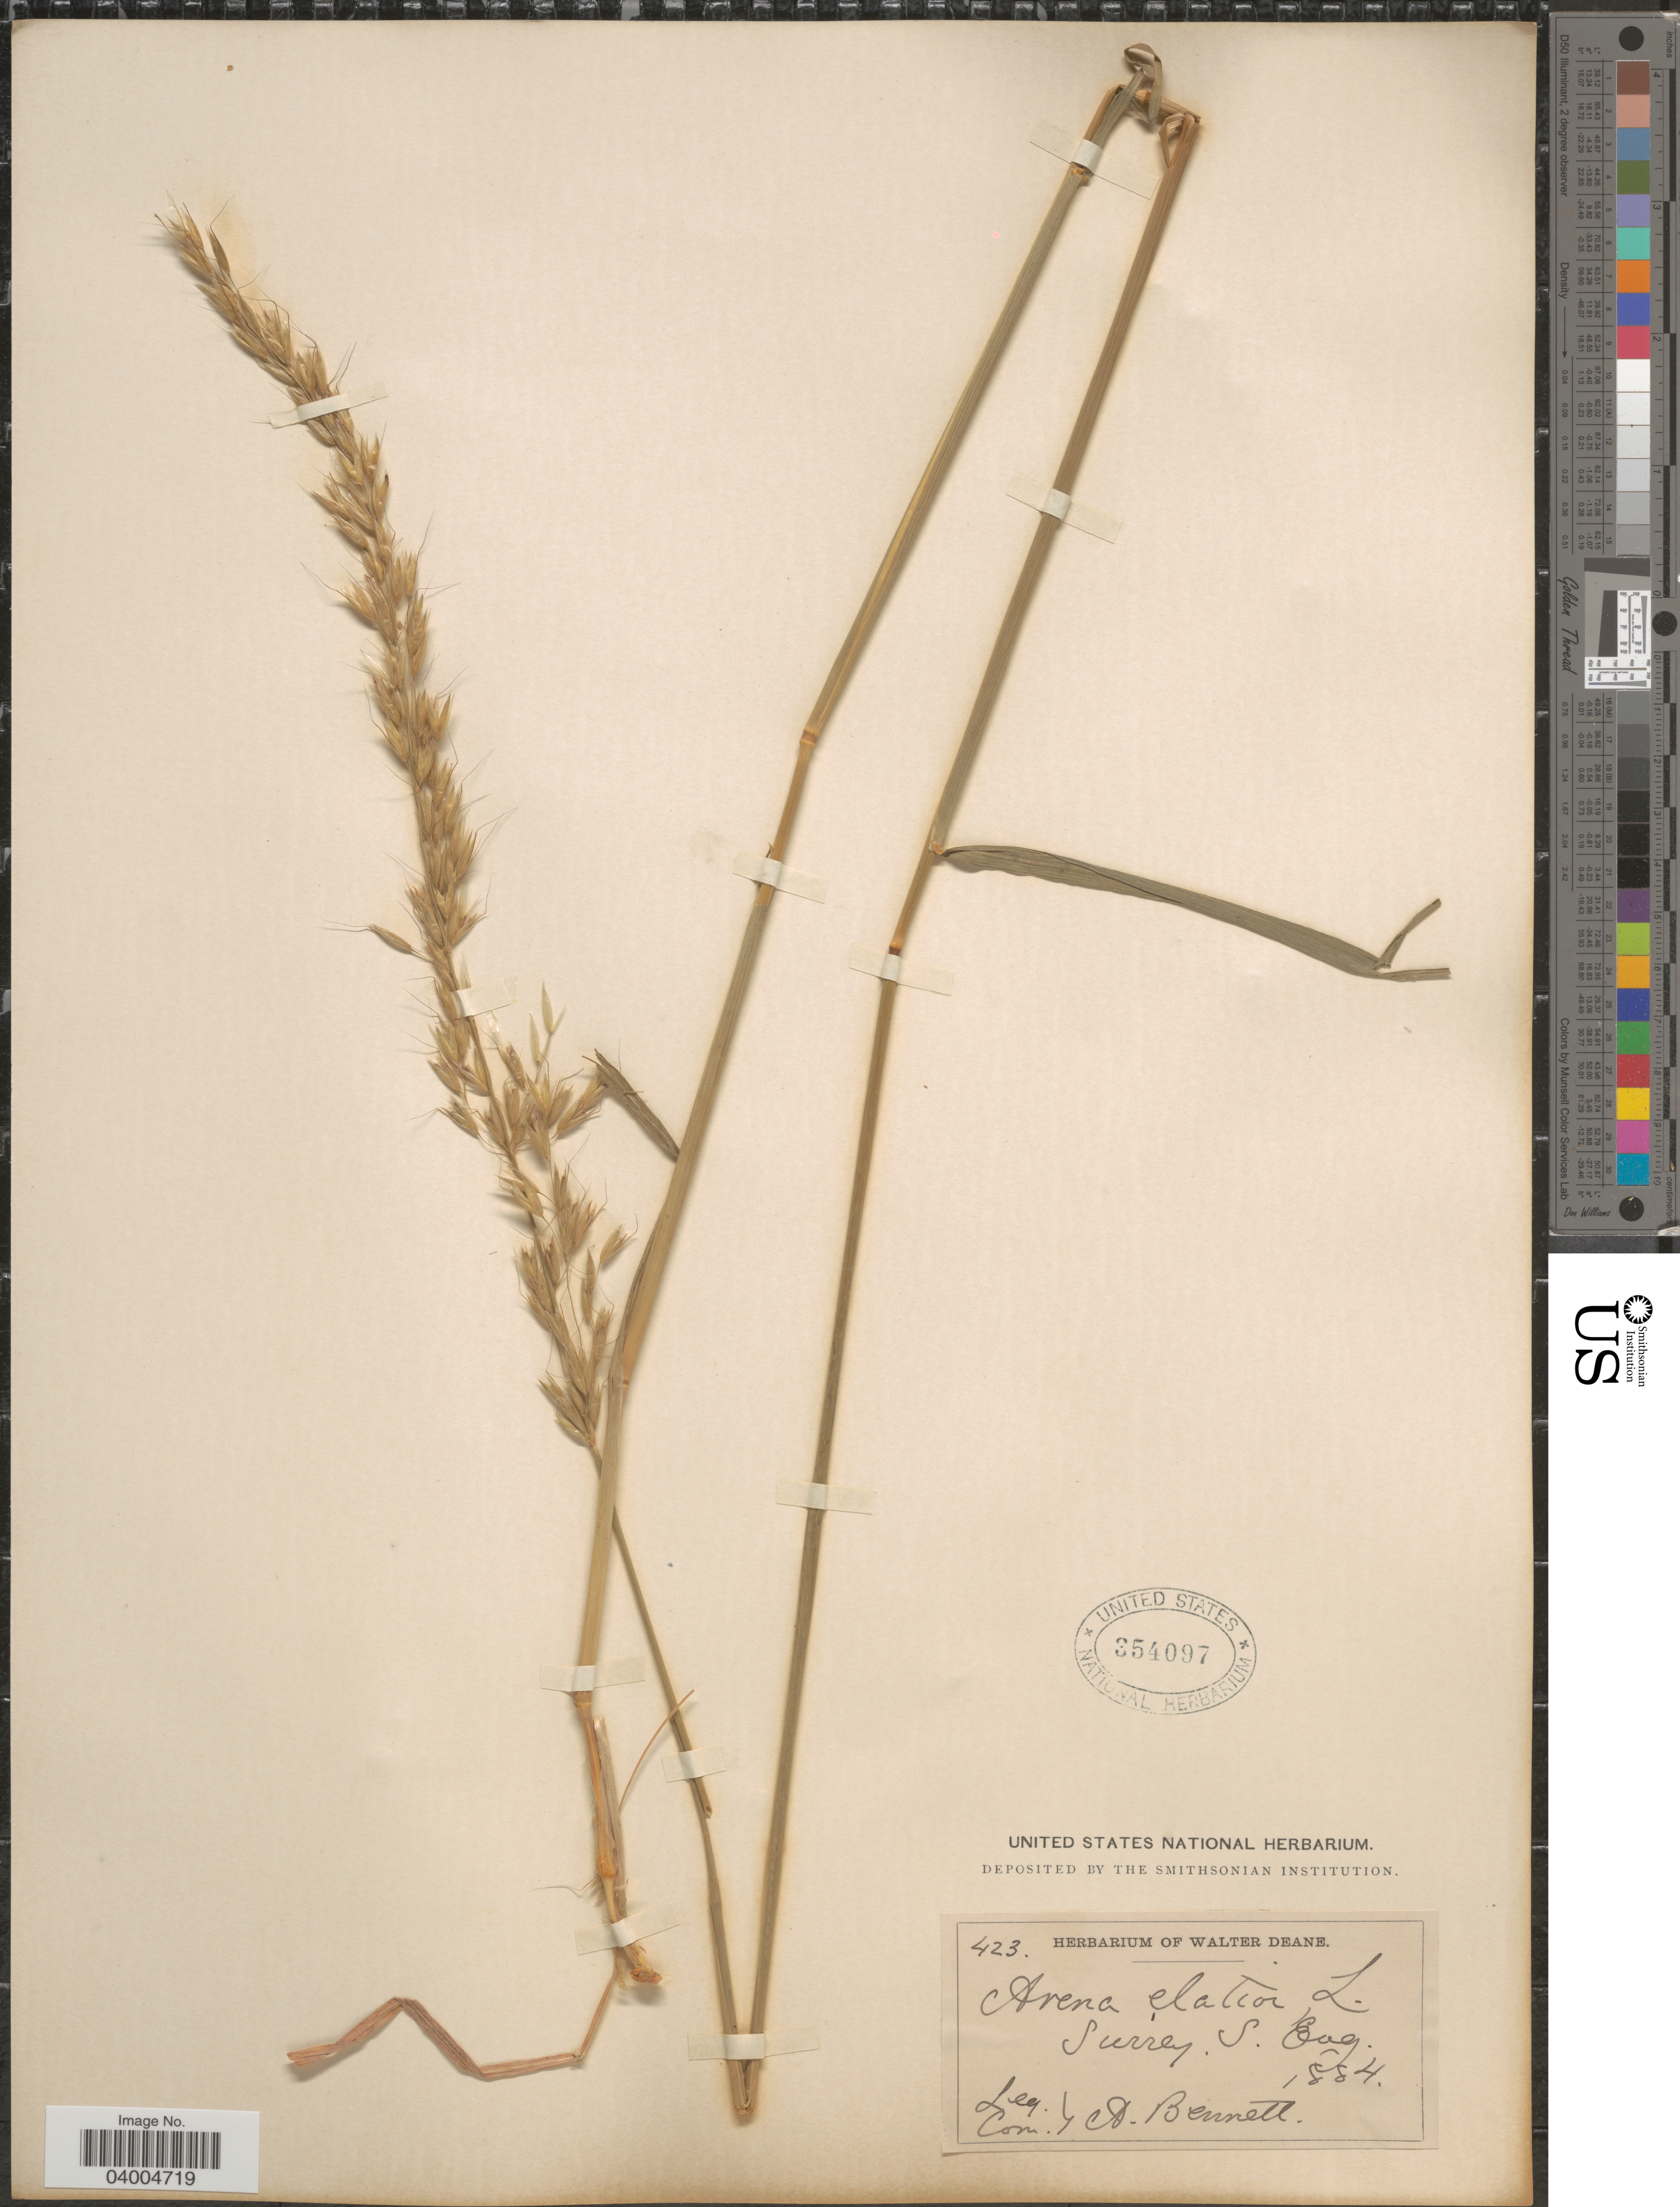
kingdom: Plantae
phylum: Tracheophyta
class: Liliopsida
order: Poales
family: Poaceae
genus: Arrhenatherum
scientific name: Arrhenatherum elatius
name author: (L.) J. Presl & C. Presl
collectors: A. Bennett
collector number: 423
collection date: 1884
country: United Kingdom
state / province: England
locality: Surrey, S. Eng.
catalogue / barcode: US 354097